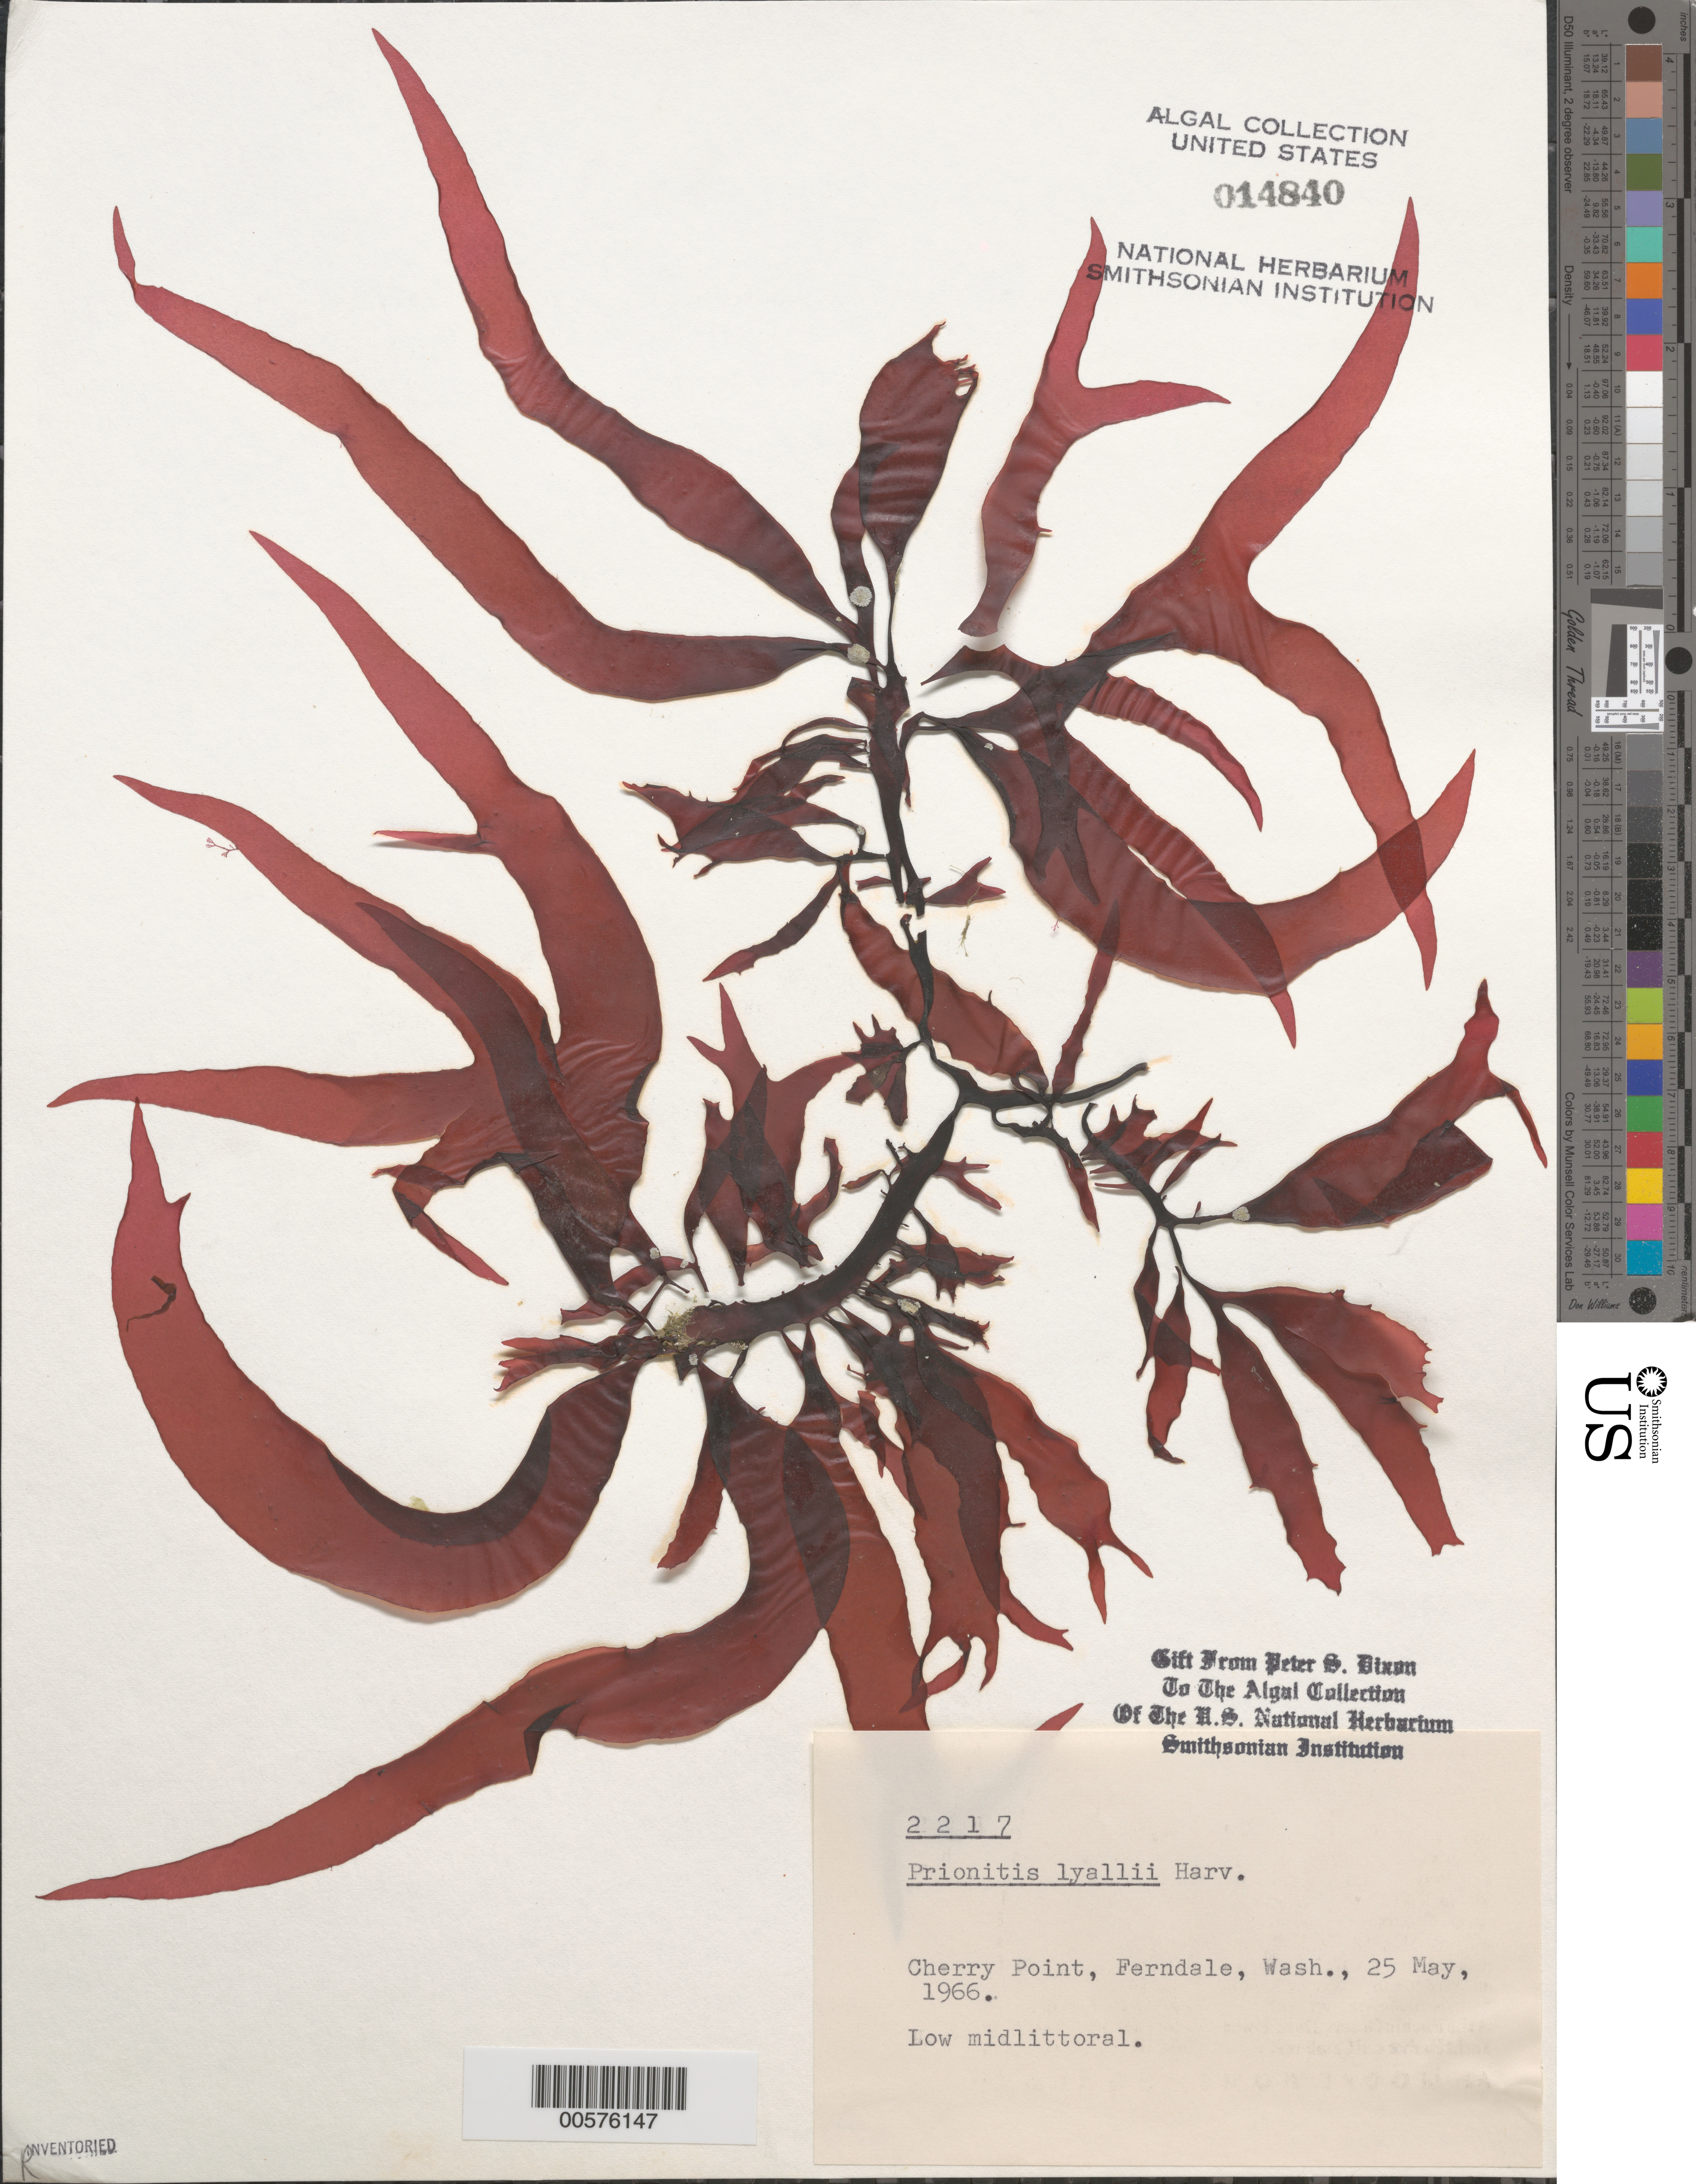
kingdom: Plantae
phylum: Rhodophyta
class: Florideophyceae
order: Cryptonemiales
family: Cryptonemiaceae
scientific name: Prionitis sternbergii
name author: (C. Agardh) J. Agardh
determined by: Algae name updating Project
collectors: P. S. Dixon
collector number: PSD 2217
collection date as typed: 25 May 1966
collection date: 1966-05-25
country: United States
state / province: Washington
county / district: Whatcom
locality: Cherry Point, Ferndale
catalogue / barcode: US 14840